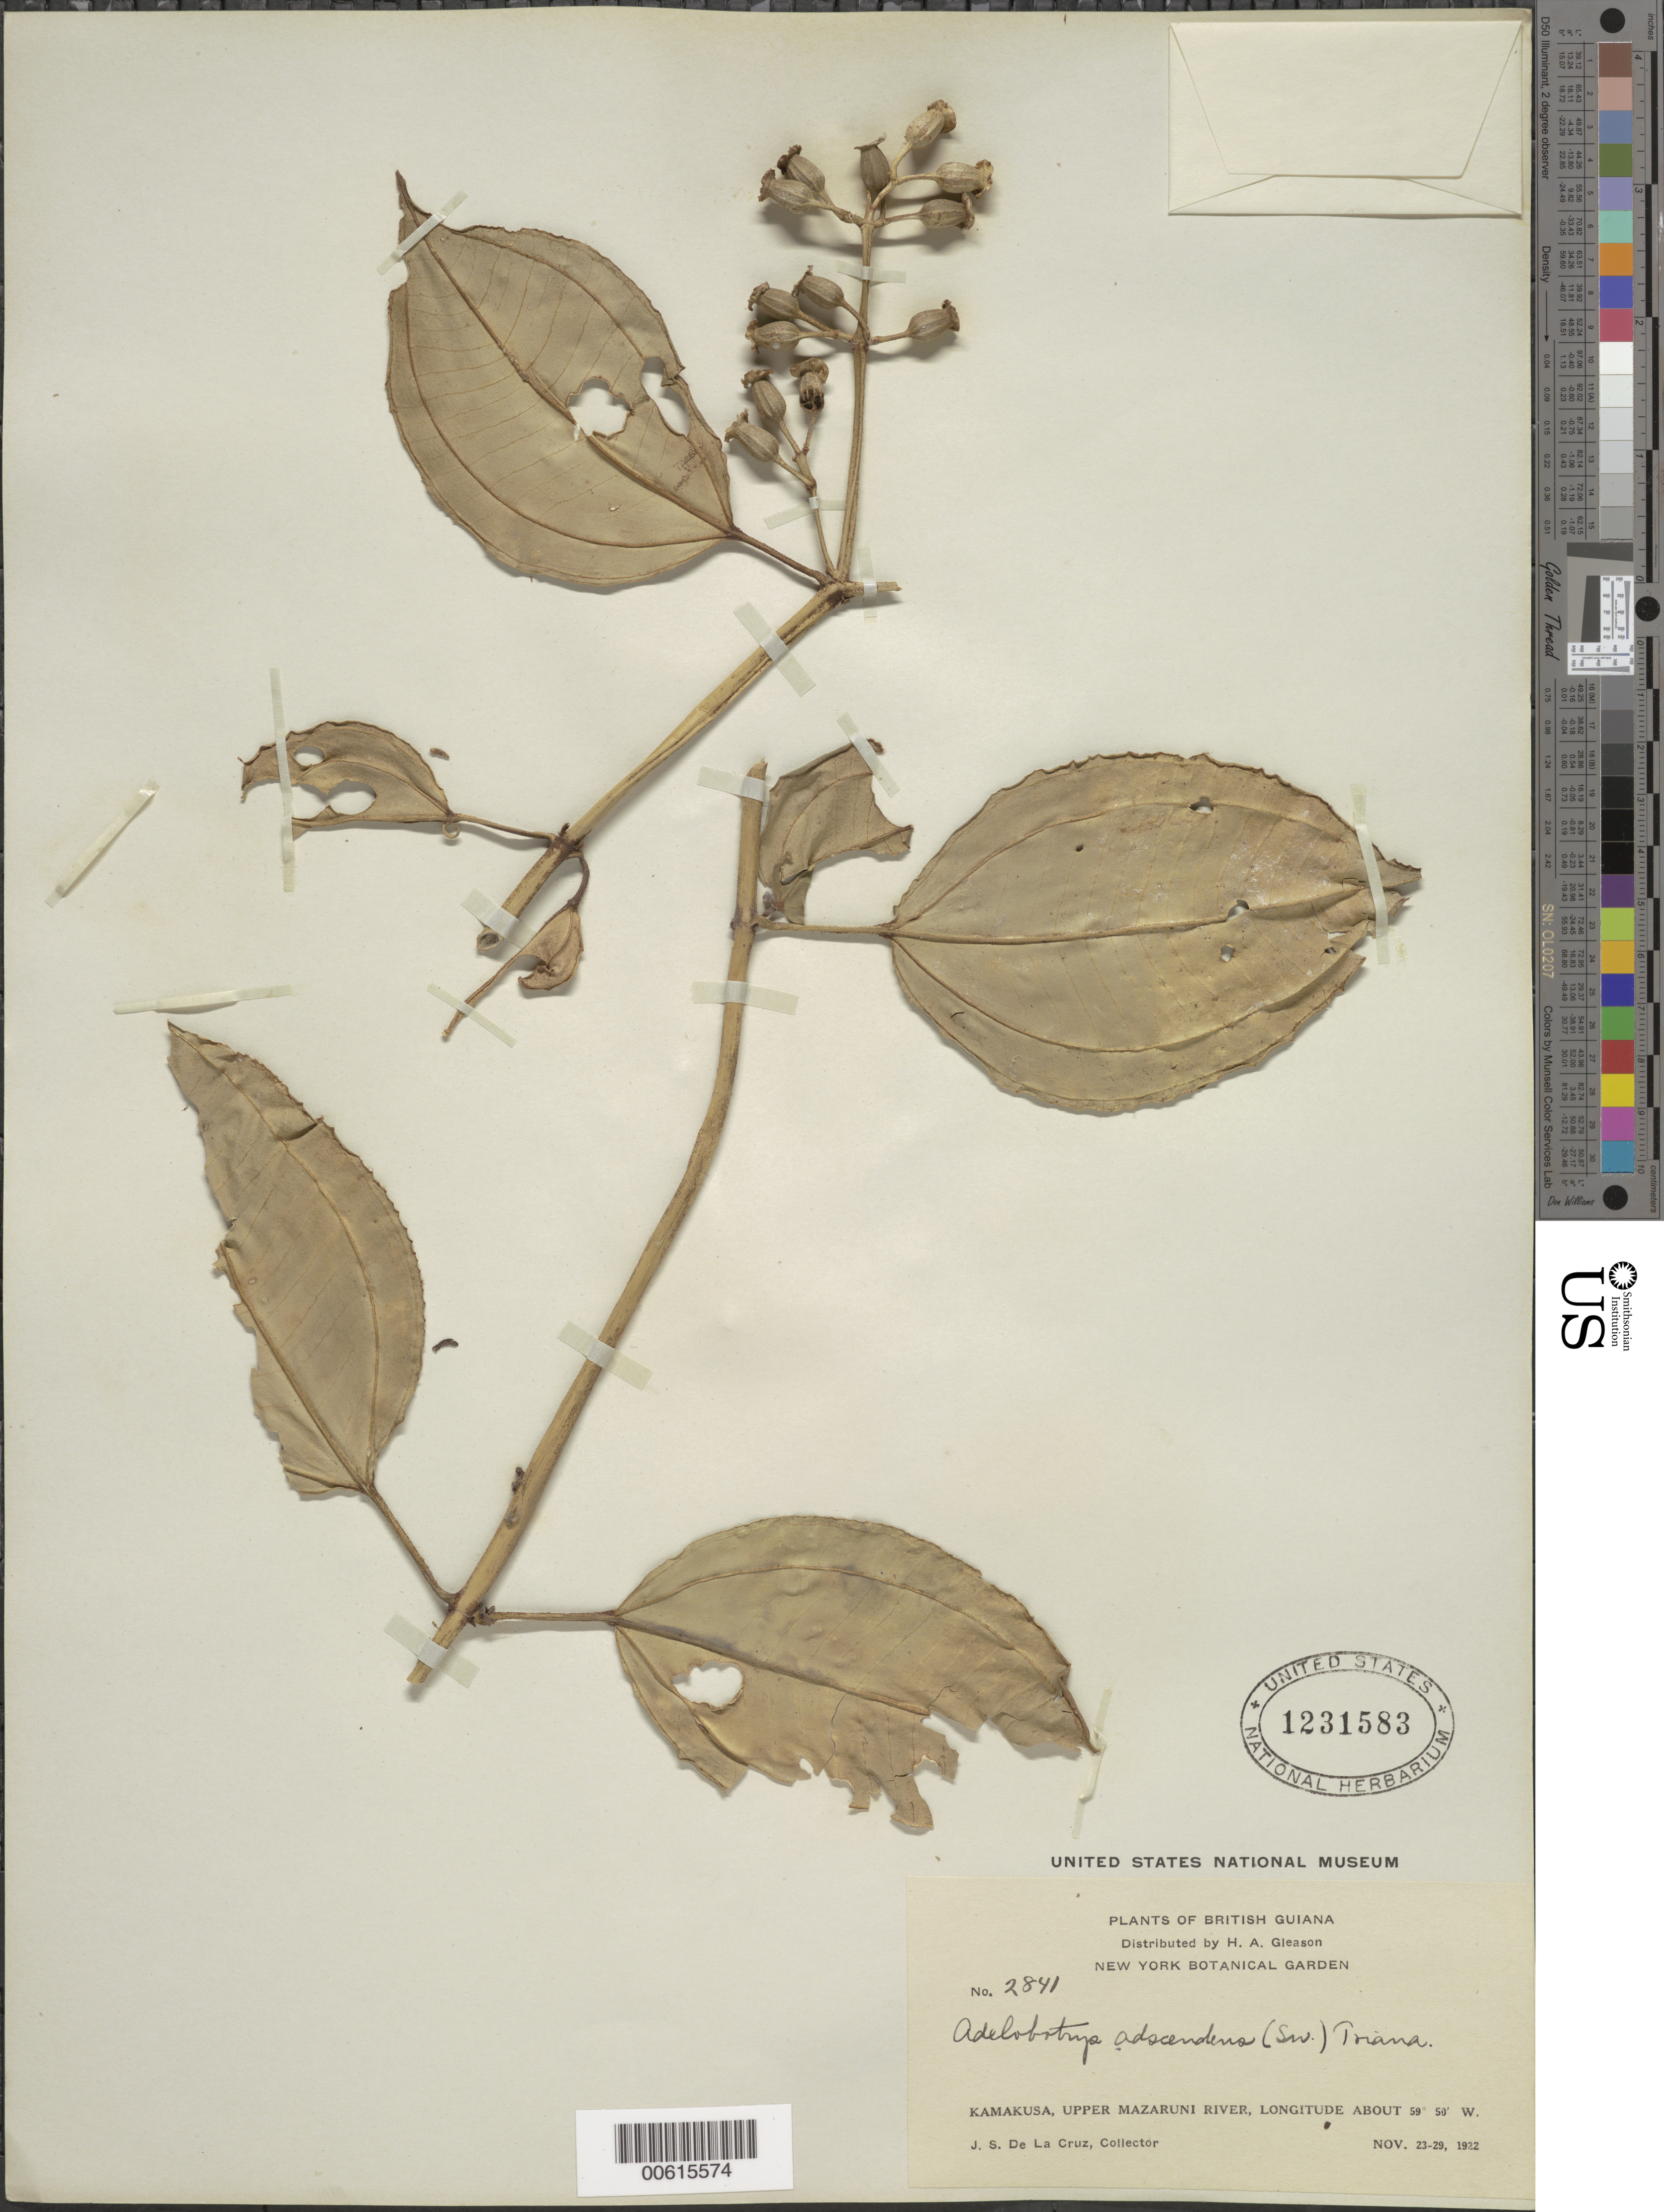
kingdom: Plantae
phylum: Tracheophyta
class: Magnoliopsida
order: Myrtales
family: Melastomataceae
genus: Adelobotrys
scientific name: Adelobotrys adscendens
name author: (Sw.) Triana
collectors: J. S. de la Cruz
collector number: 2841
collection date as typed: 23-Nov-22 to 29-Nov-22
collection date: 1922-11-23/1922-11-29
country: Guyana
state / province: Cuyuni-Mazaruni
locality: Kamakusa, Upper Mazaruni R.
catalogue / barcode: US 1231583